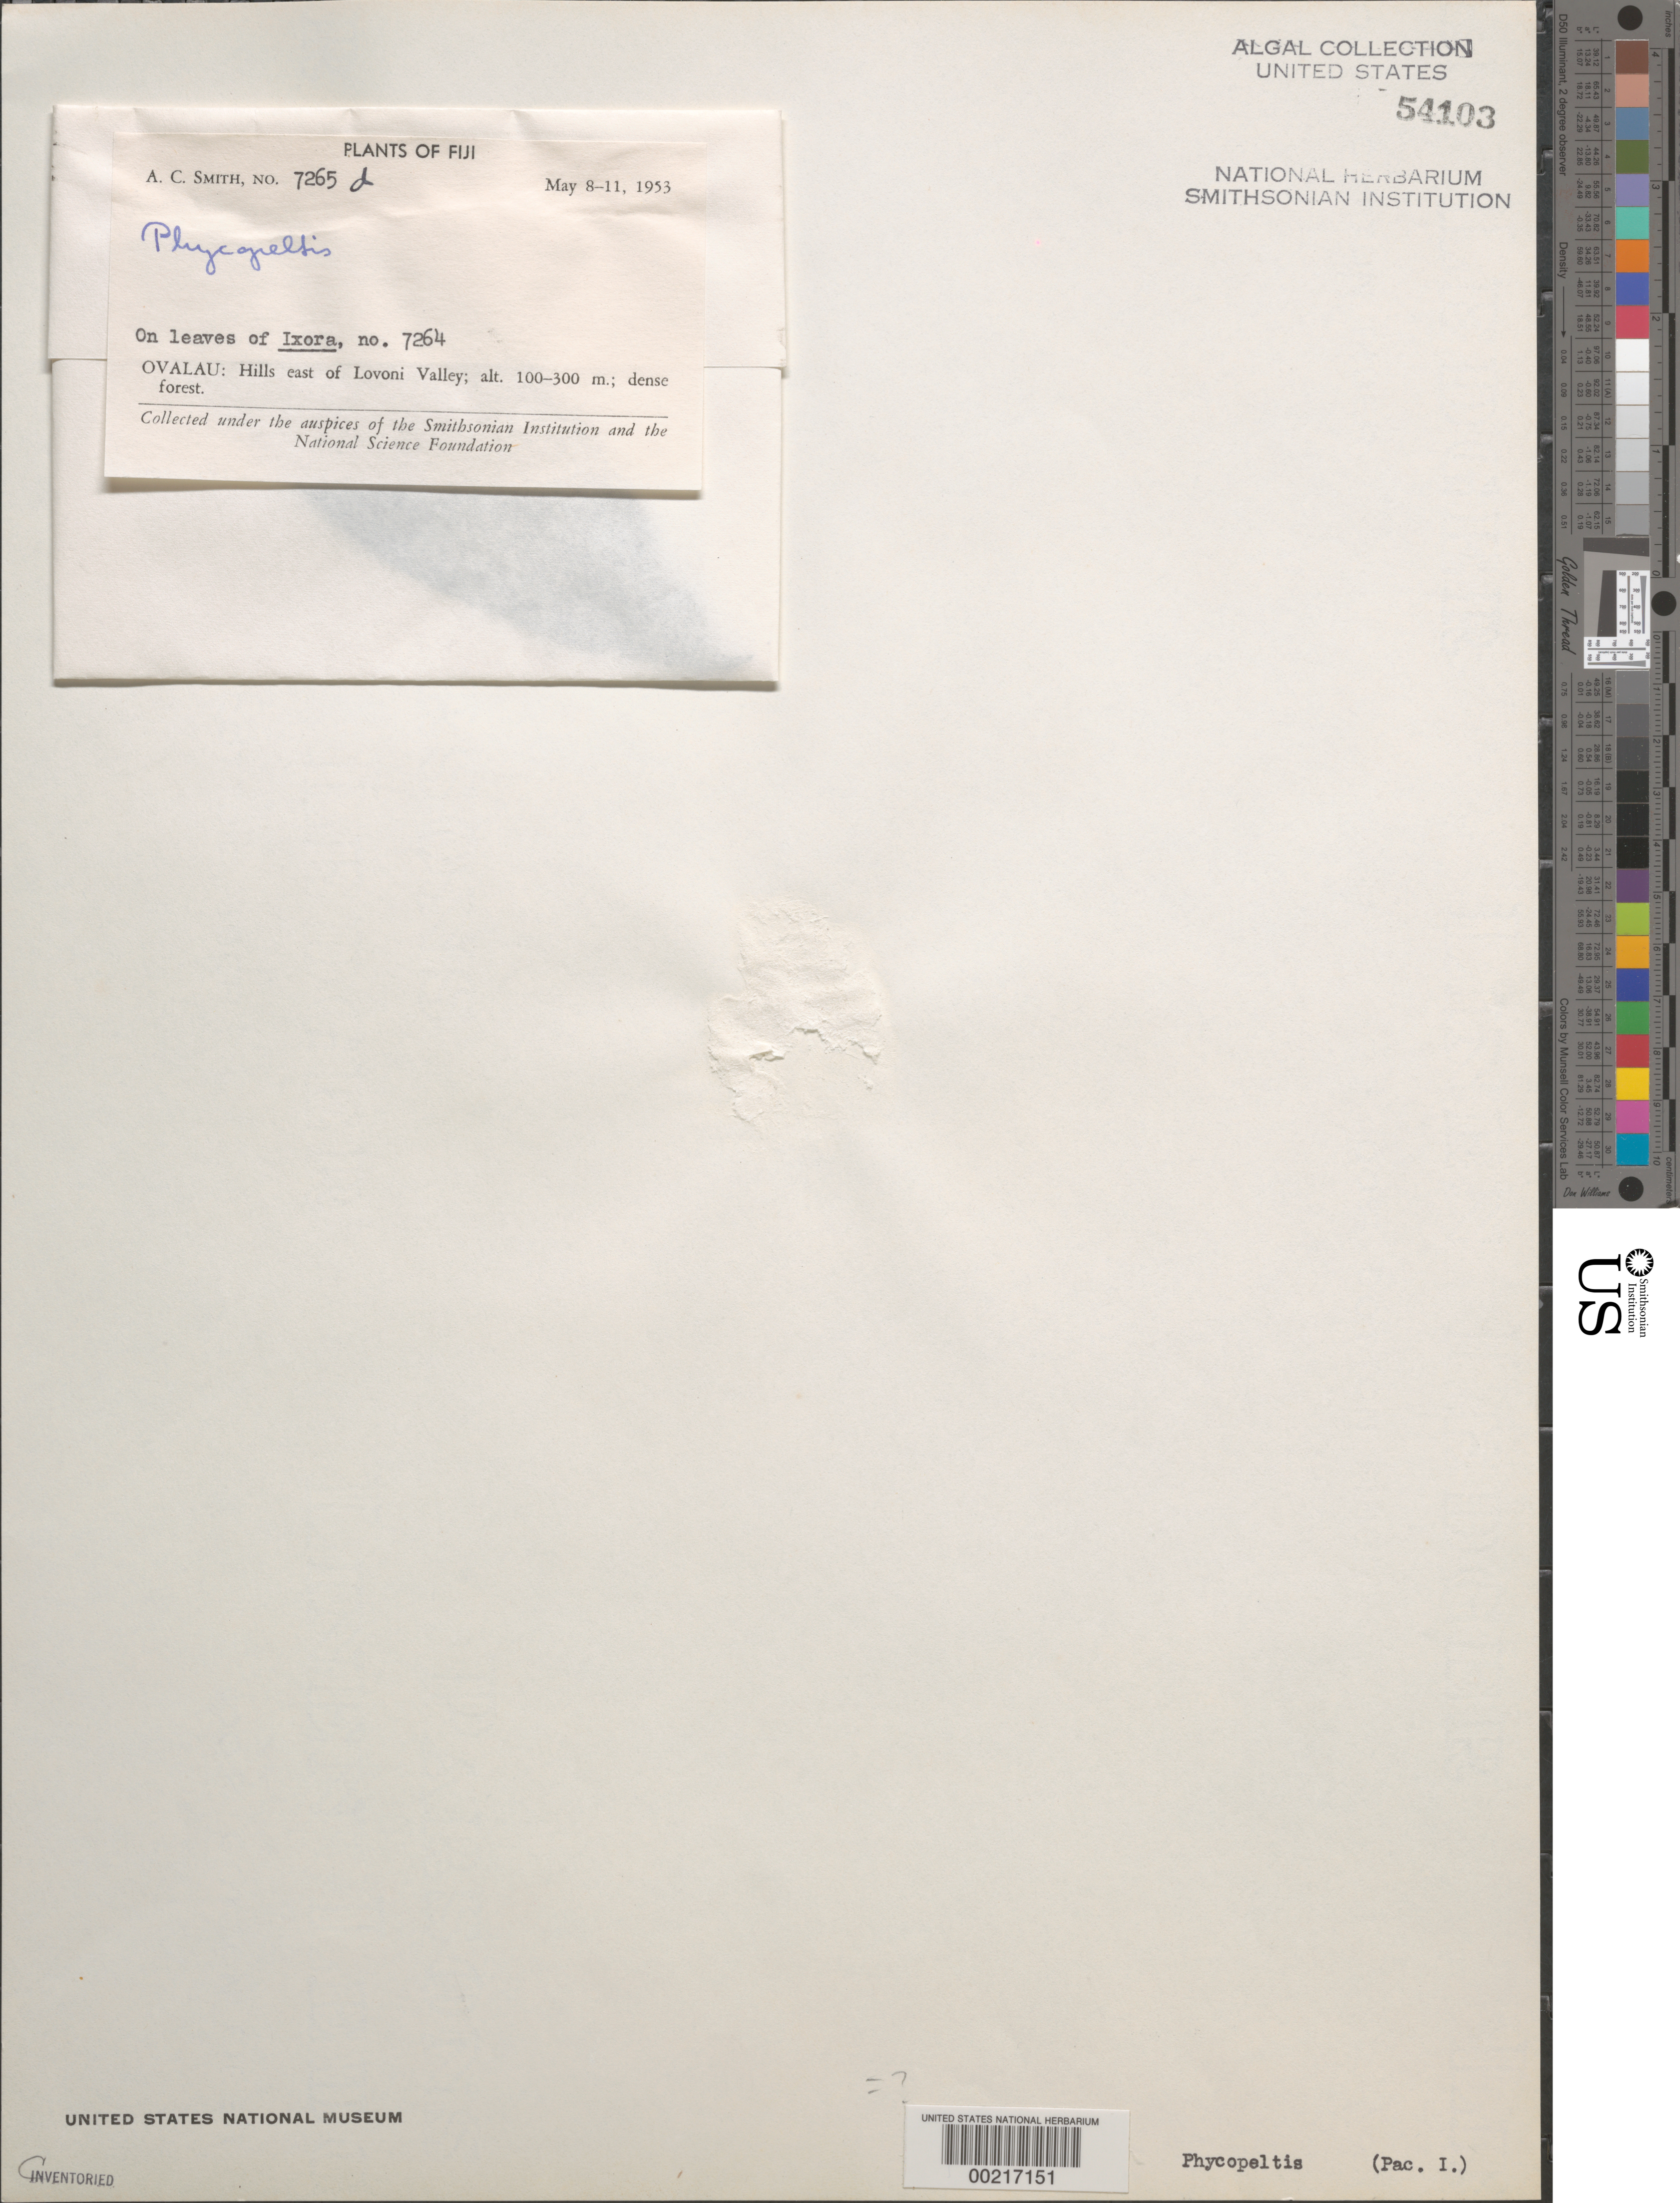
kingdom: Plantae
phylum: Chlorophyta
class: Ulvophyceae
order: Trentepohliales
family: Trentepohliaceae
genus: Phycopeltis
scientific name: Phycopeltis sp.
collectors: A. C. Smith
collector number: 7265d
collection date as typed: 08 May 1953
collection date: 1953-05-08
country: Fiji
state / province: Eastern Division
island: Ovalau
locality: Ovalau, E of Lovoni Valley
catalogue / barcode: US 54103